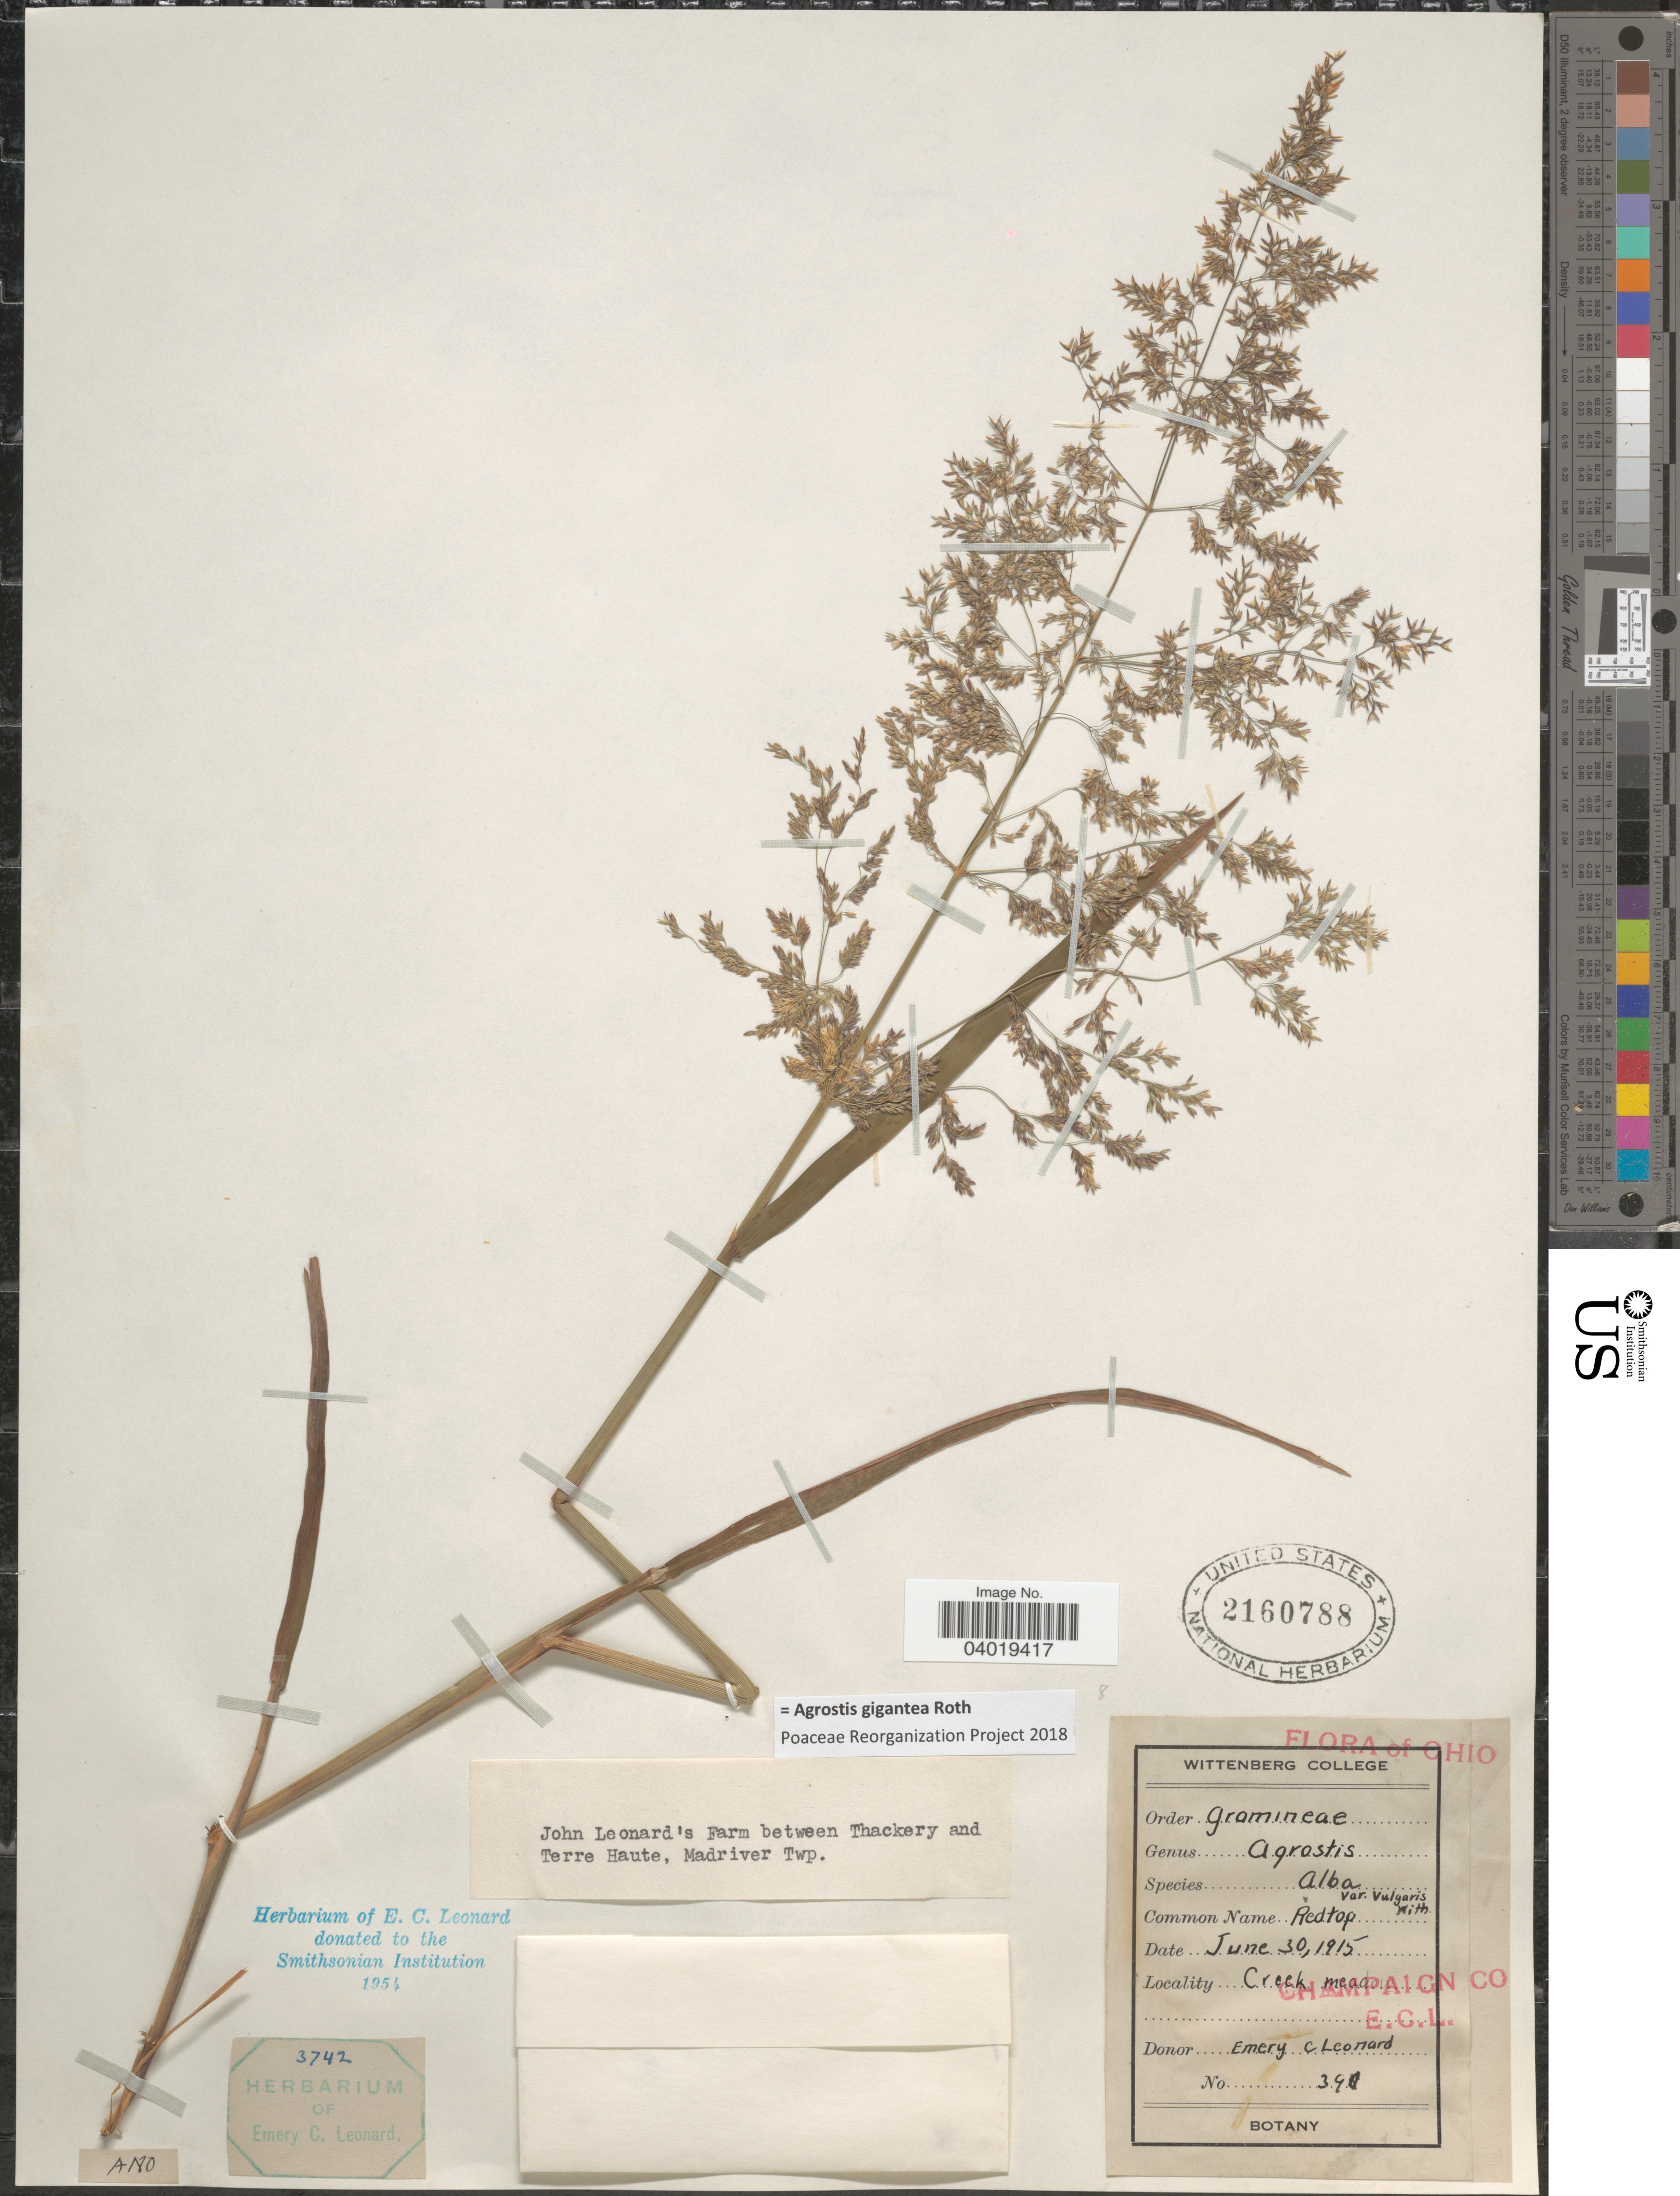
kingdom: Plantae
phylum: Tracheophyta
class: Liliopsida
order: Poales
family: Poaceae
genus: Agrostis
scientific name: Agrostis gigantea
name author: Roth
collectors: E. C. Leonard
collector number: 348*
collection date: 1915-06-30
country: United States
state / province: Ohio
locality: Creek meadow. Champaign Co.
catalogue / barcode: US 2160788